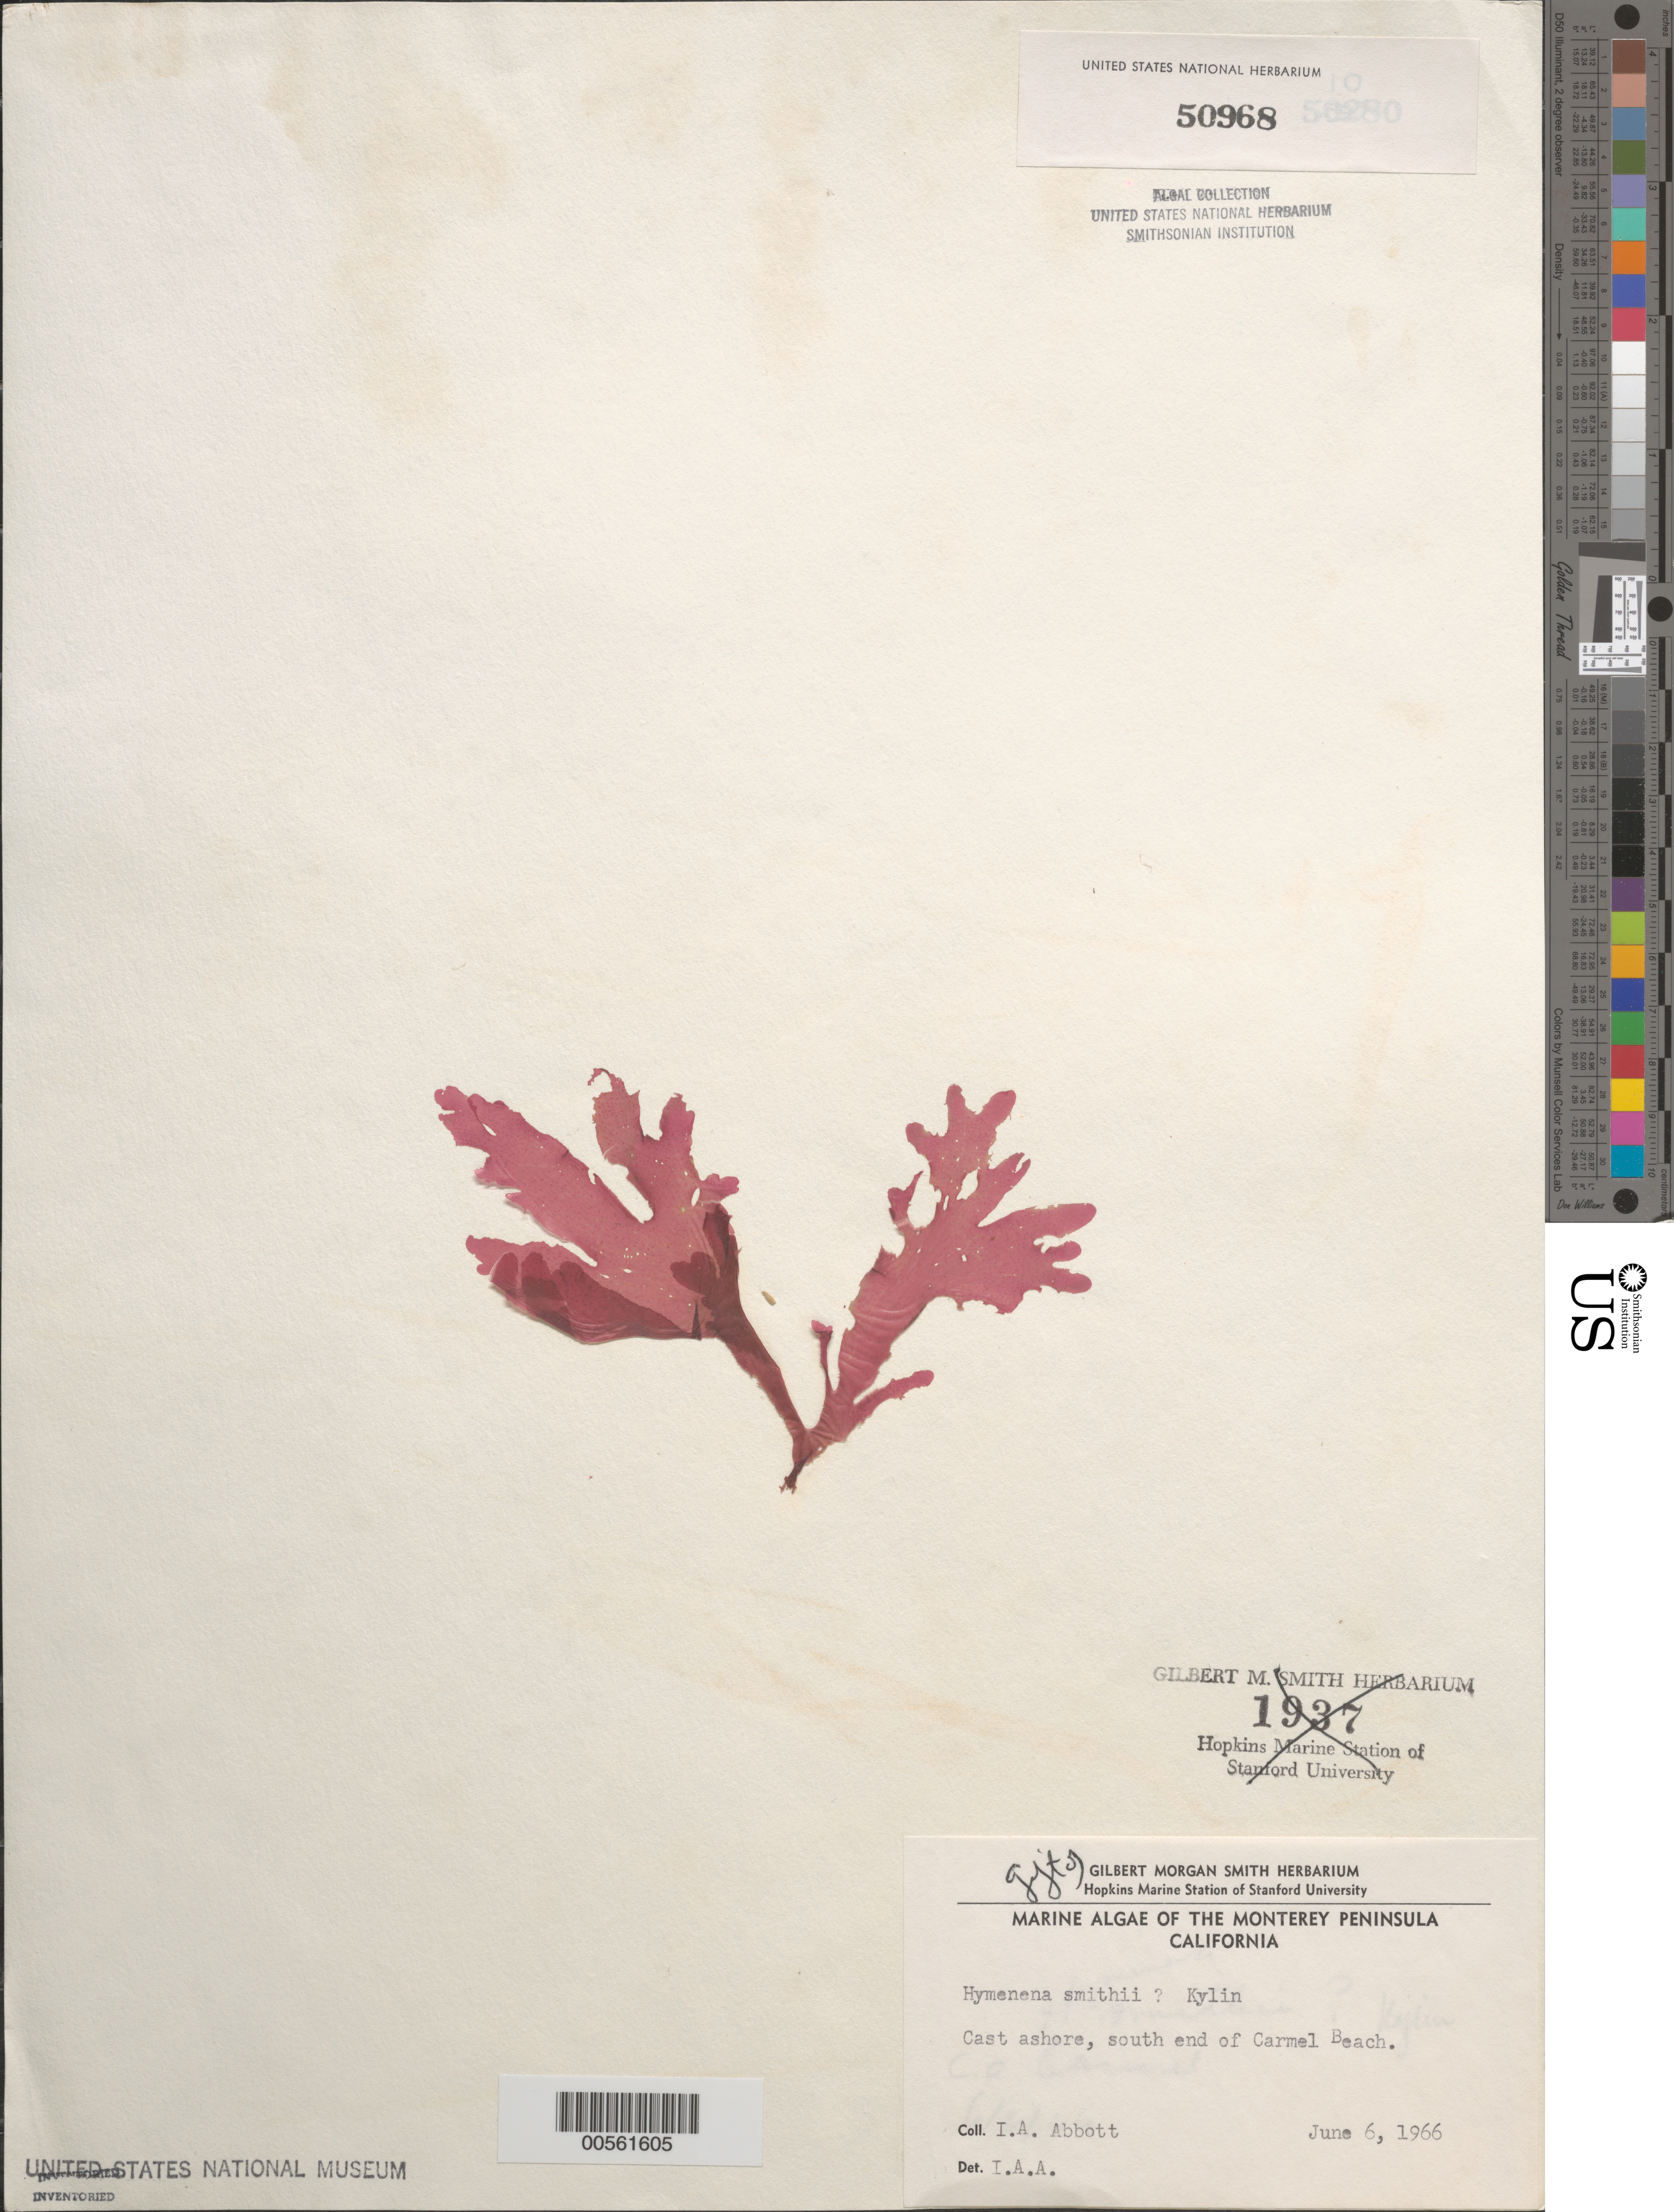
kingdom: Plantae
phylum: Rhodophyta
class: Florideophyceae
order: Ceramiales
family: Delesseriaceae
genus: Hymenena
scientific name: Hymenena setchellii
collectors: I. A. Abbott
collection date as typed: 06 Jun 1966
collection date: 1966-06-06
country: United States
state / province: California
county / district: Monterey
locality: Carmel Beach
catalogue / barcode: US 50968